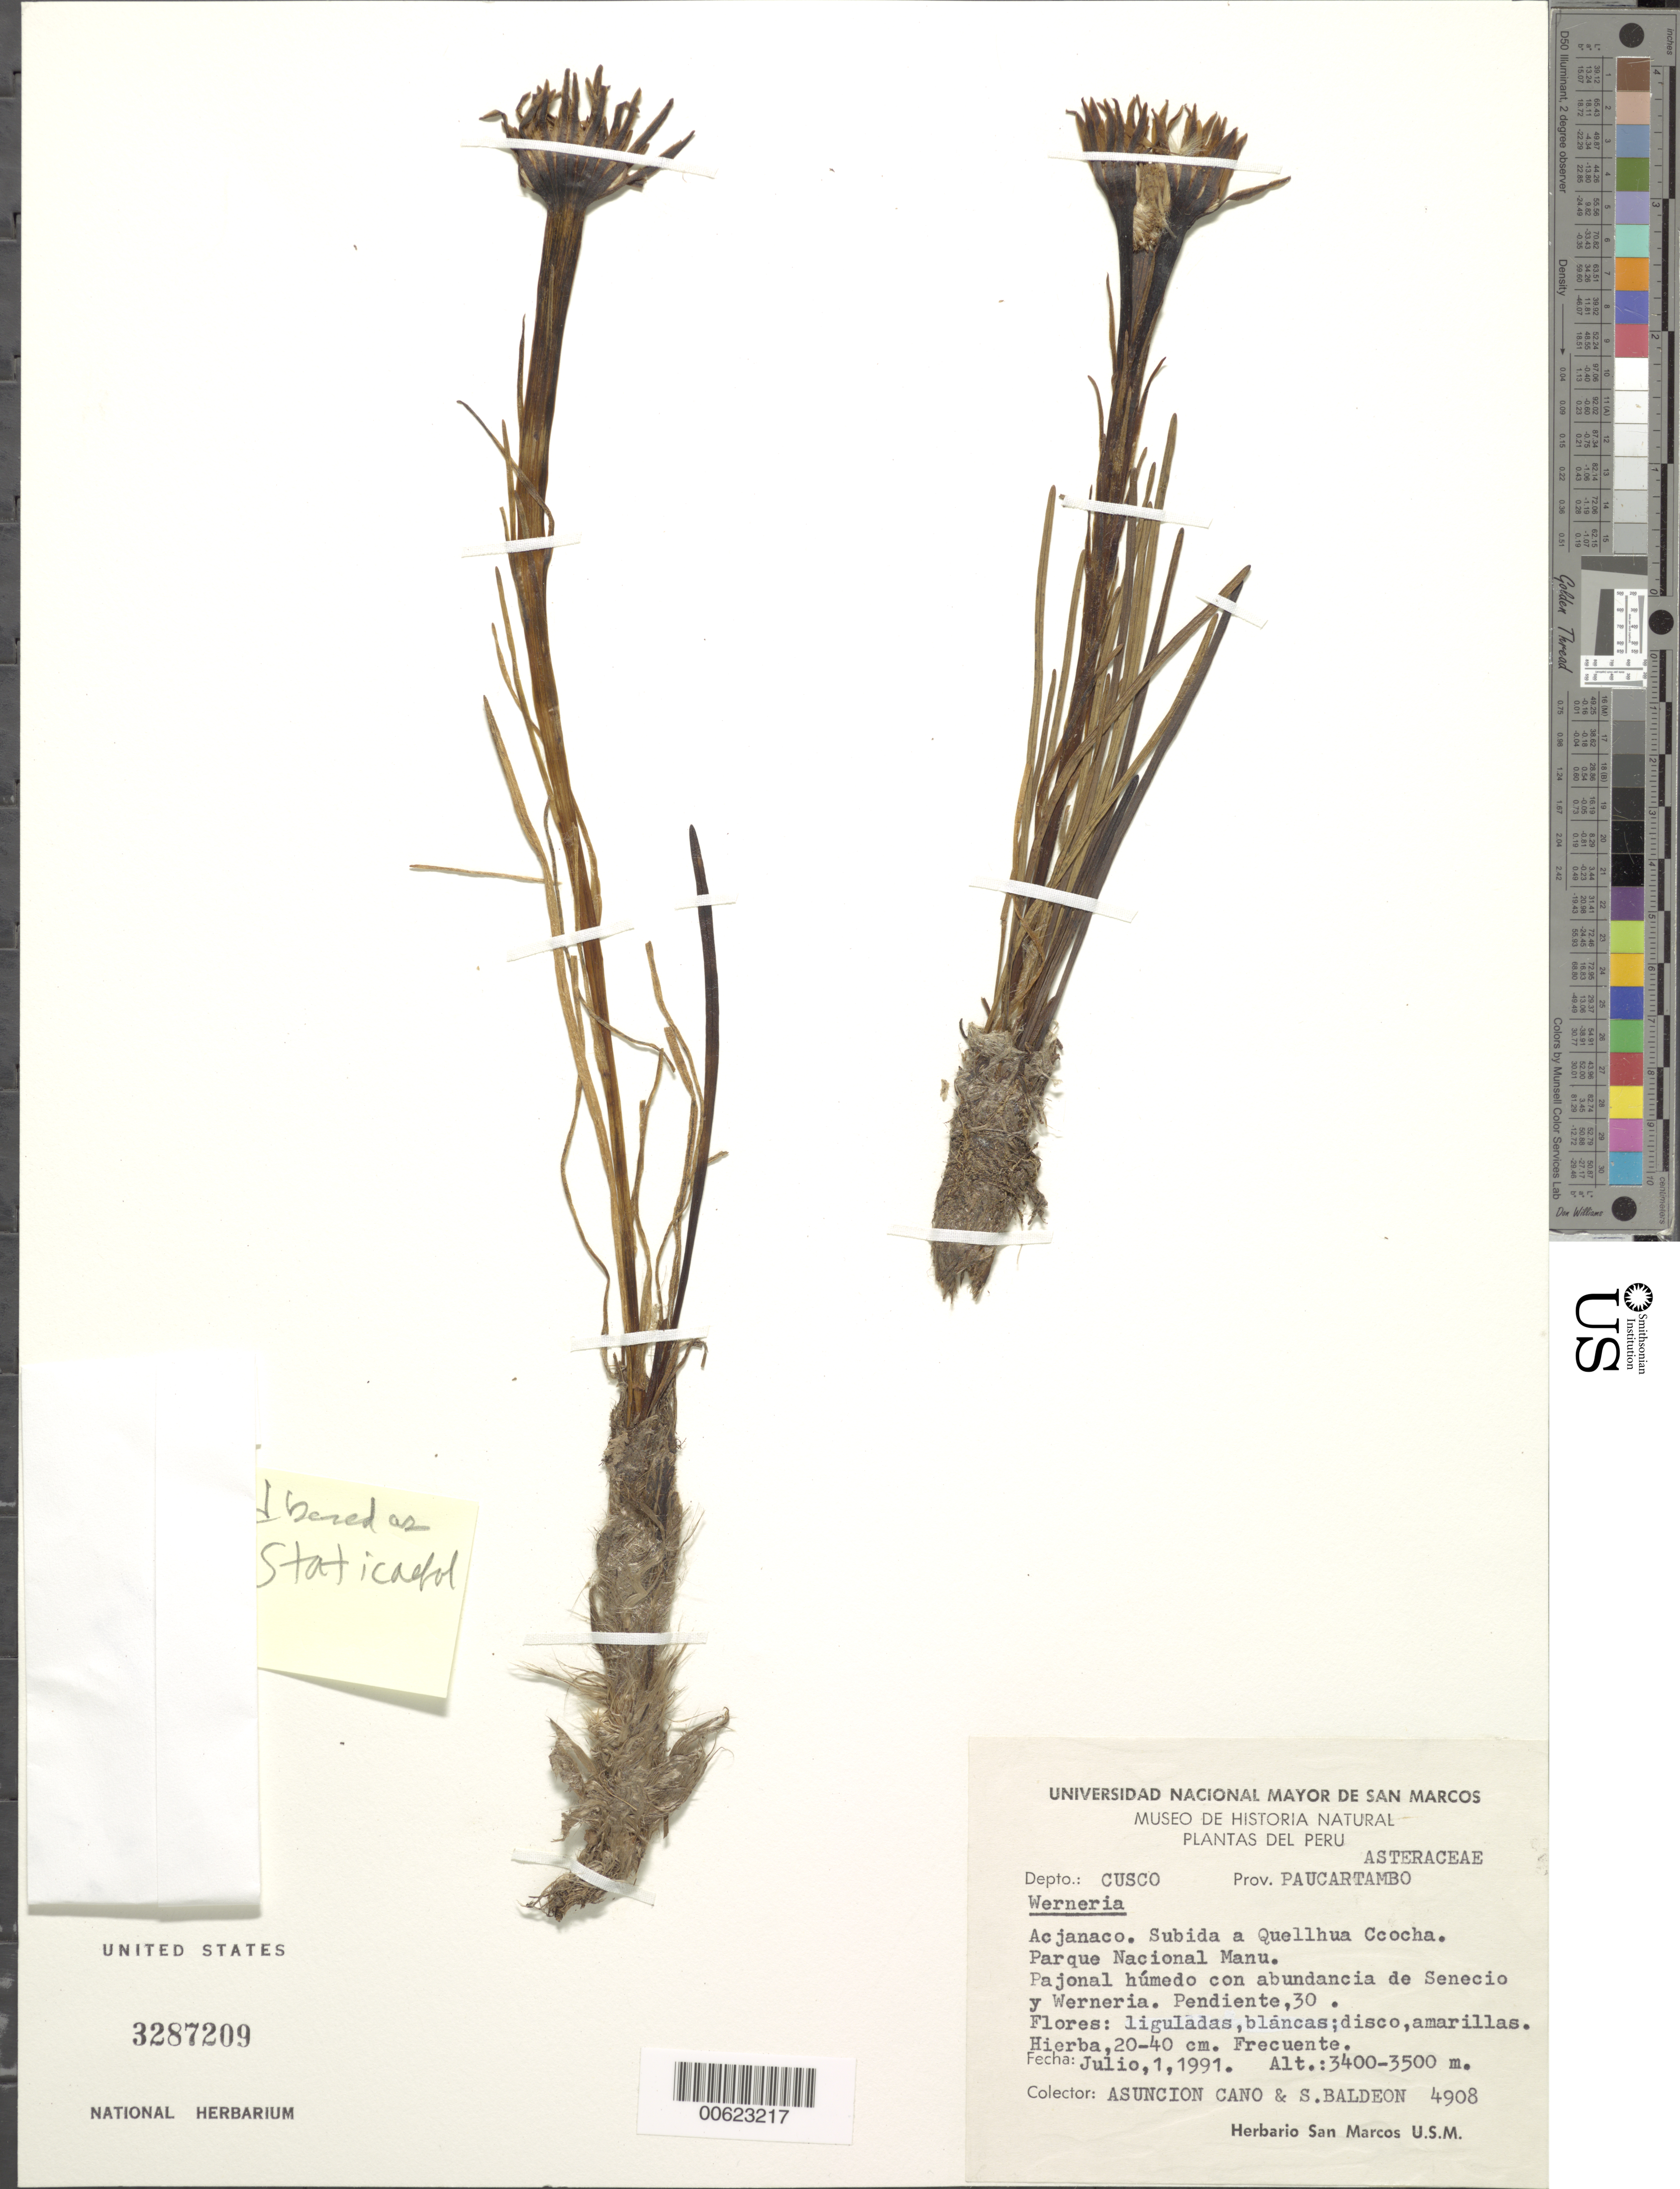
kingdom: Plantae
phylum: Tracheophyta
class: Magnoliopsida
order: Asterales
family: Asteraceae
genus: Werneria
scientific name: Werneria staticifolia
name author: Sch. Bip.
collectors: A. Cano & S. Baldeón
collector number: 4908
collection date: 1991-07-01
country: Peru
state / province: Cusco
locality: Prov. Paucartambo, Acjanaco. Subida a Quellhua Ccocha. Parque Nacional Manu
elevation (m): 3400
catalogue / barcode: US 3287209